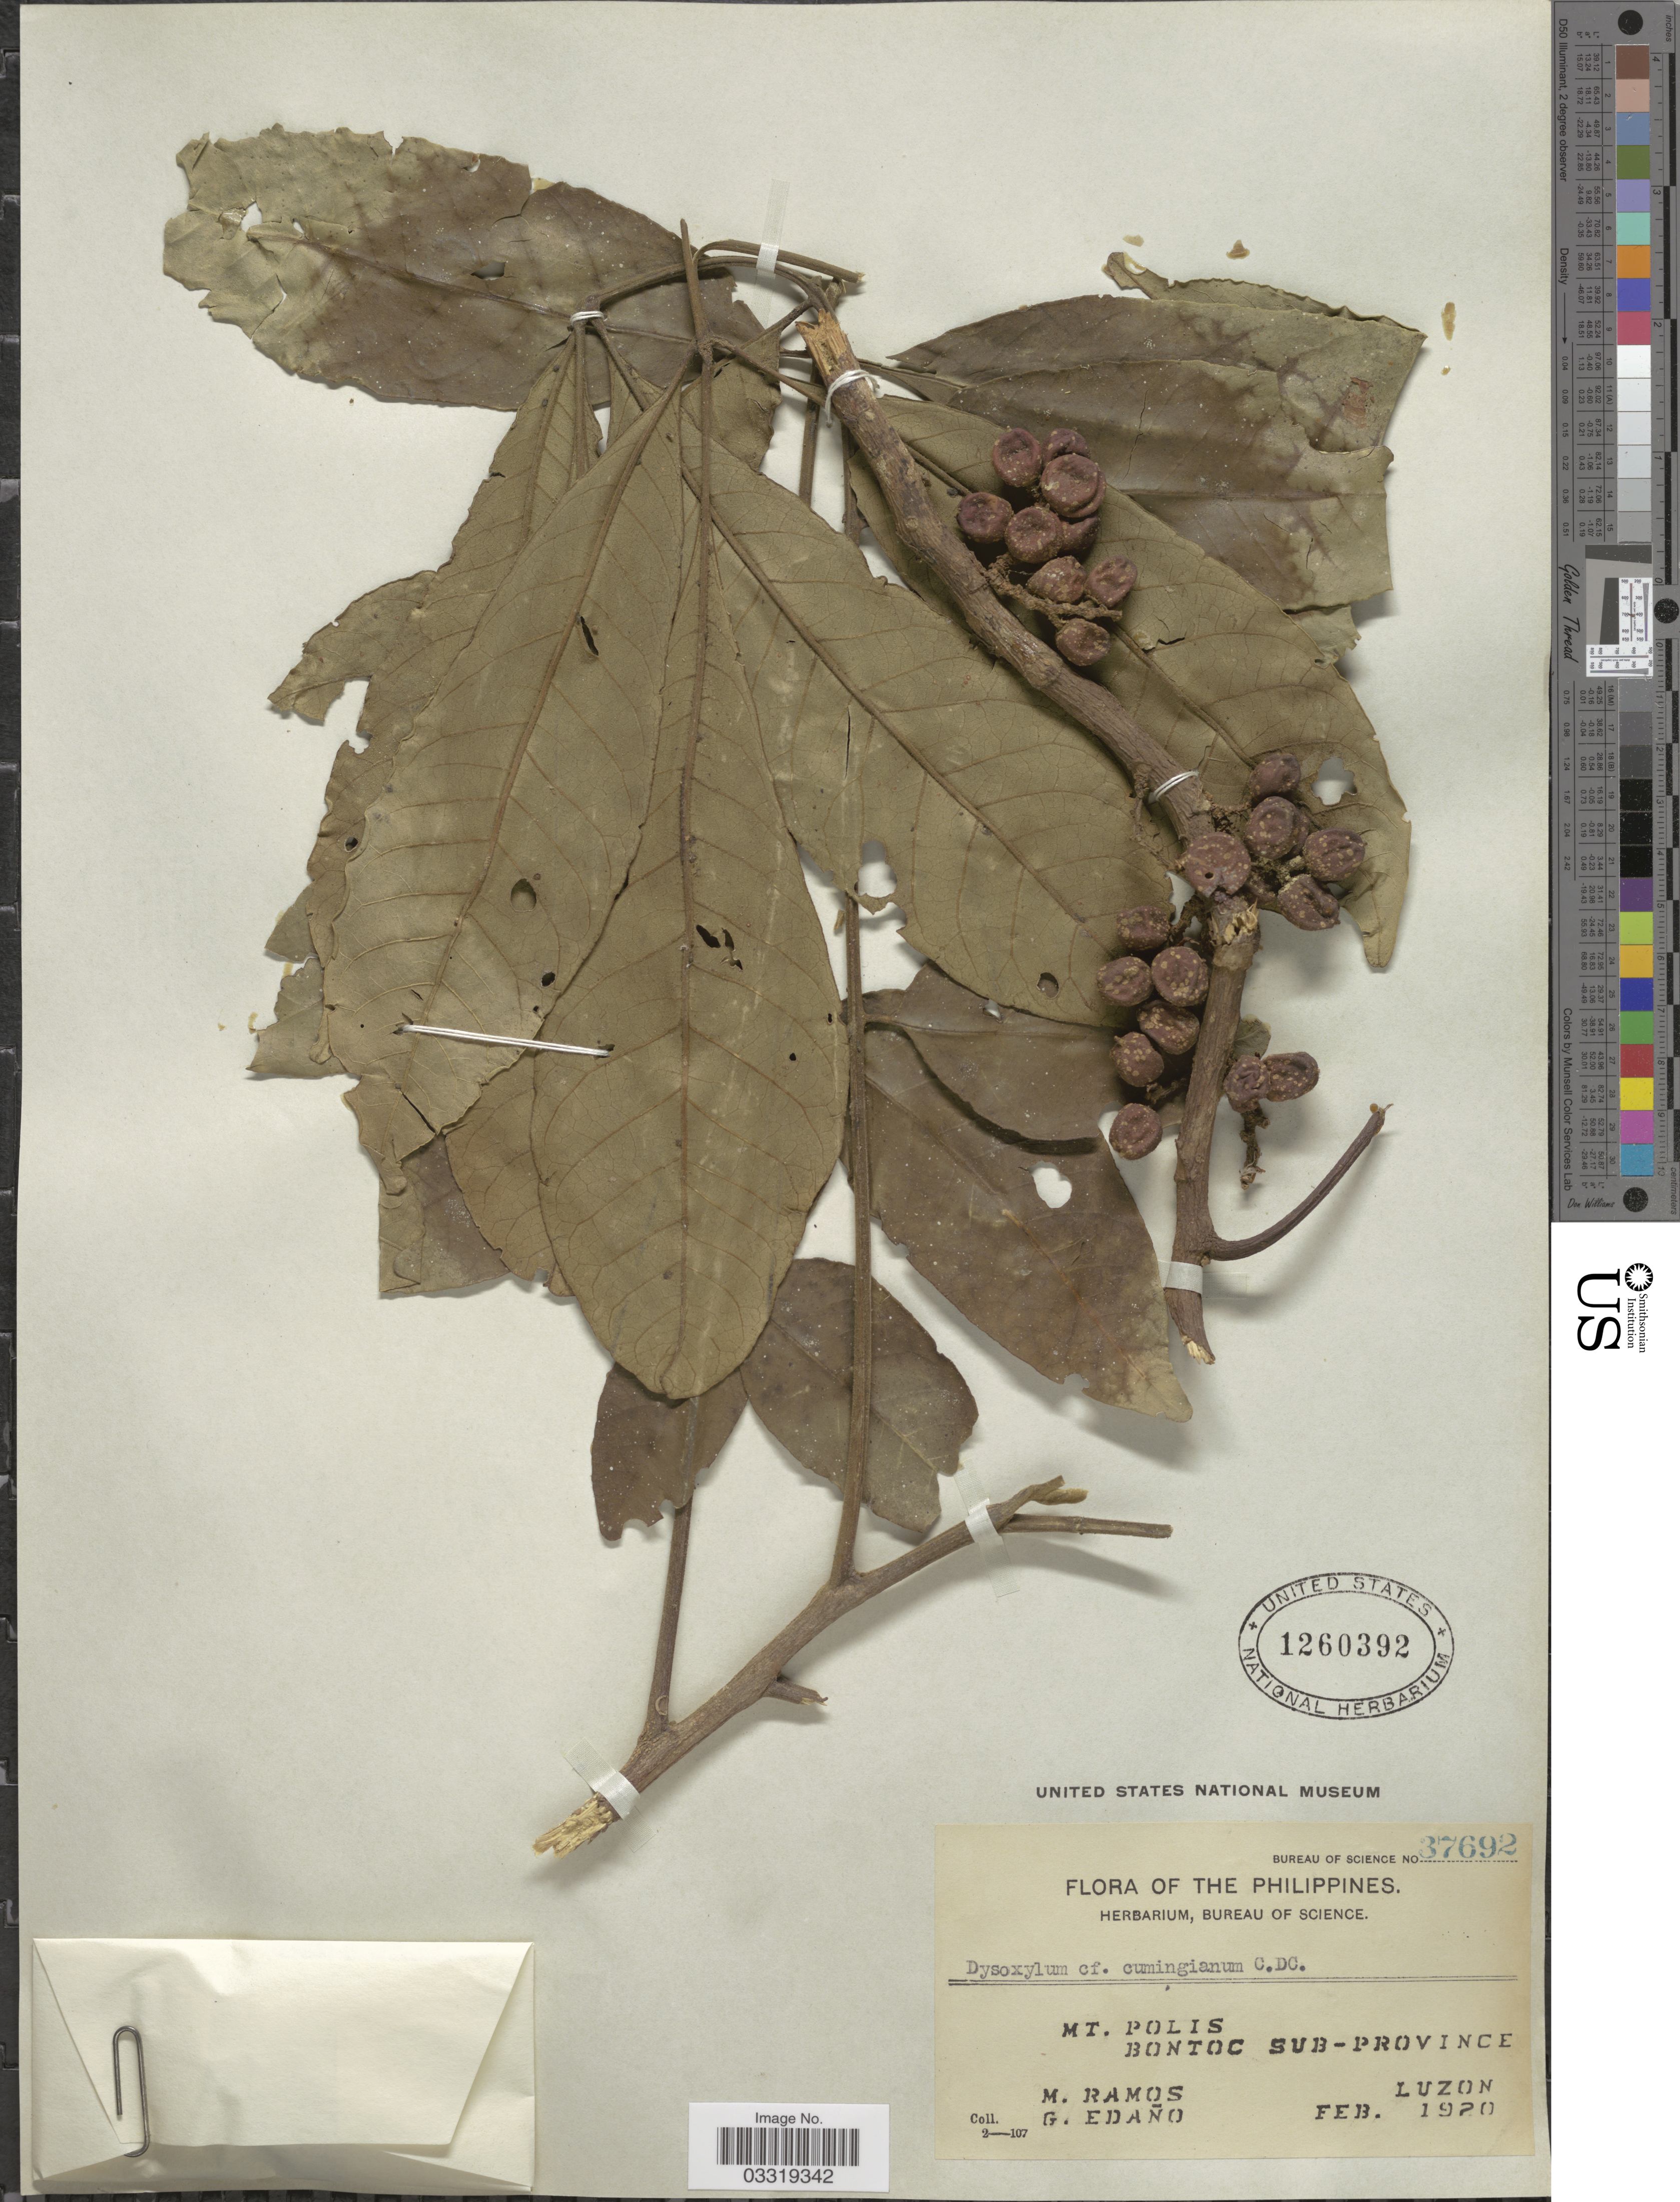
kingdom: Plantae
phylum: Tracheophyta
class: Magnoliopsida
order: Sapindales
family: Meliaceae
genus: Epicharis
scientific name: Epicharis cumingiana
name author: (C. DC.) Harms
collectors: M. Ramos & G. Edaño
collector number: Bureau of Science 37692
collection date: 1920-02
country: Philippines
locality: Mt. Polis, Bontoc Sub-Province, Luzon.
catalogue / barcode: US 1260392